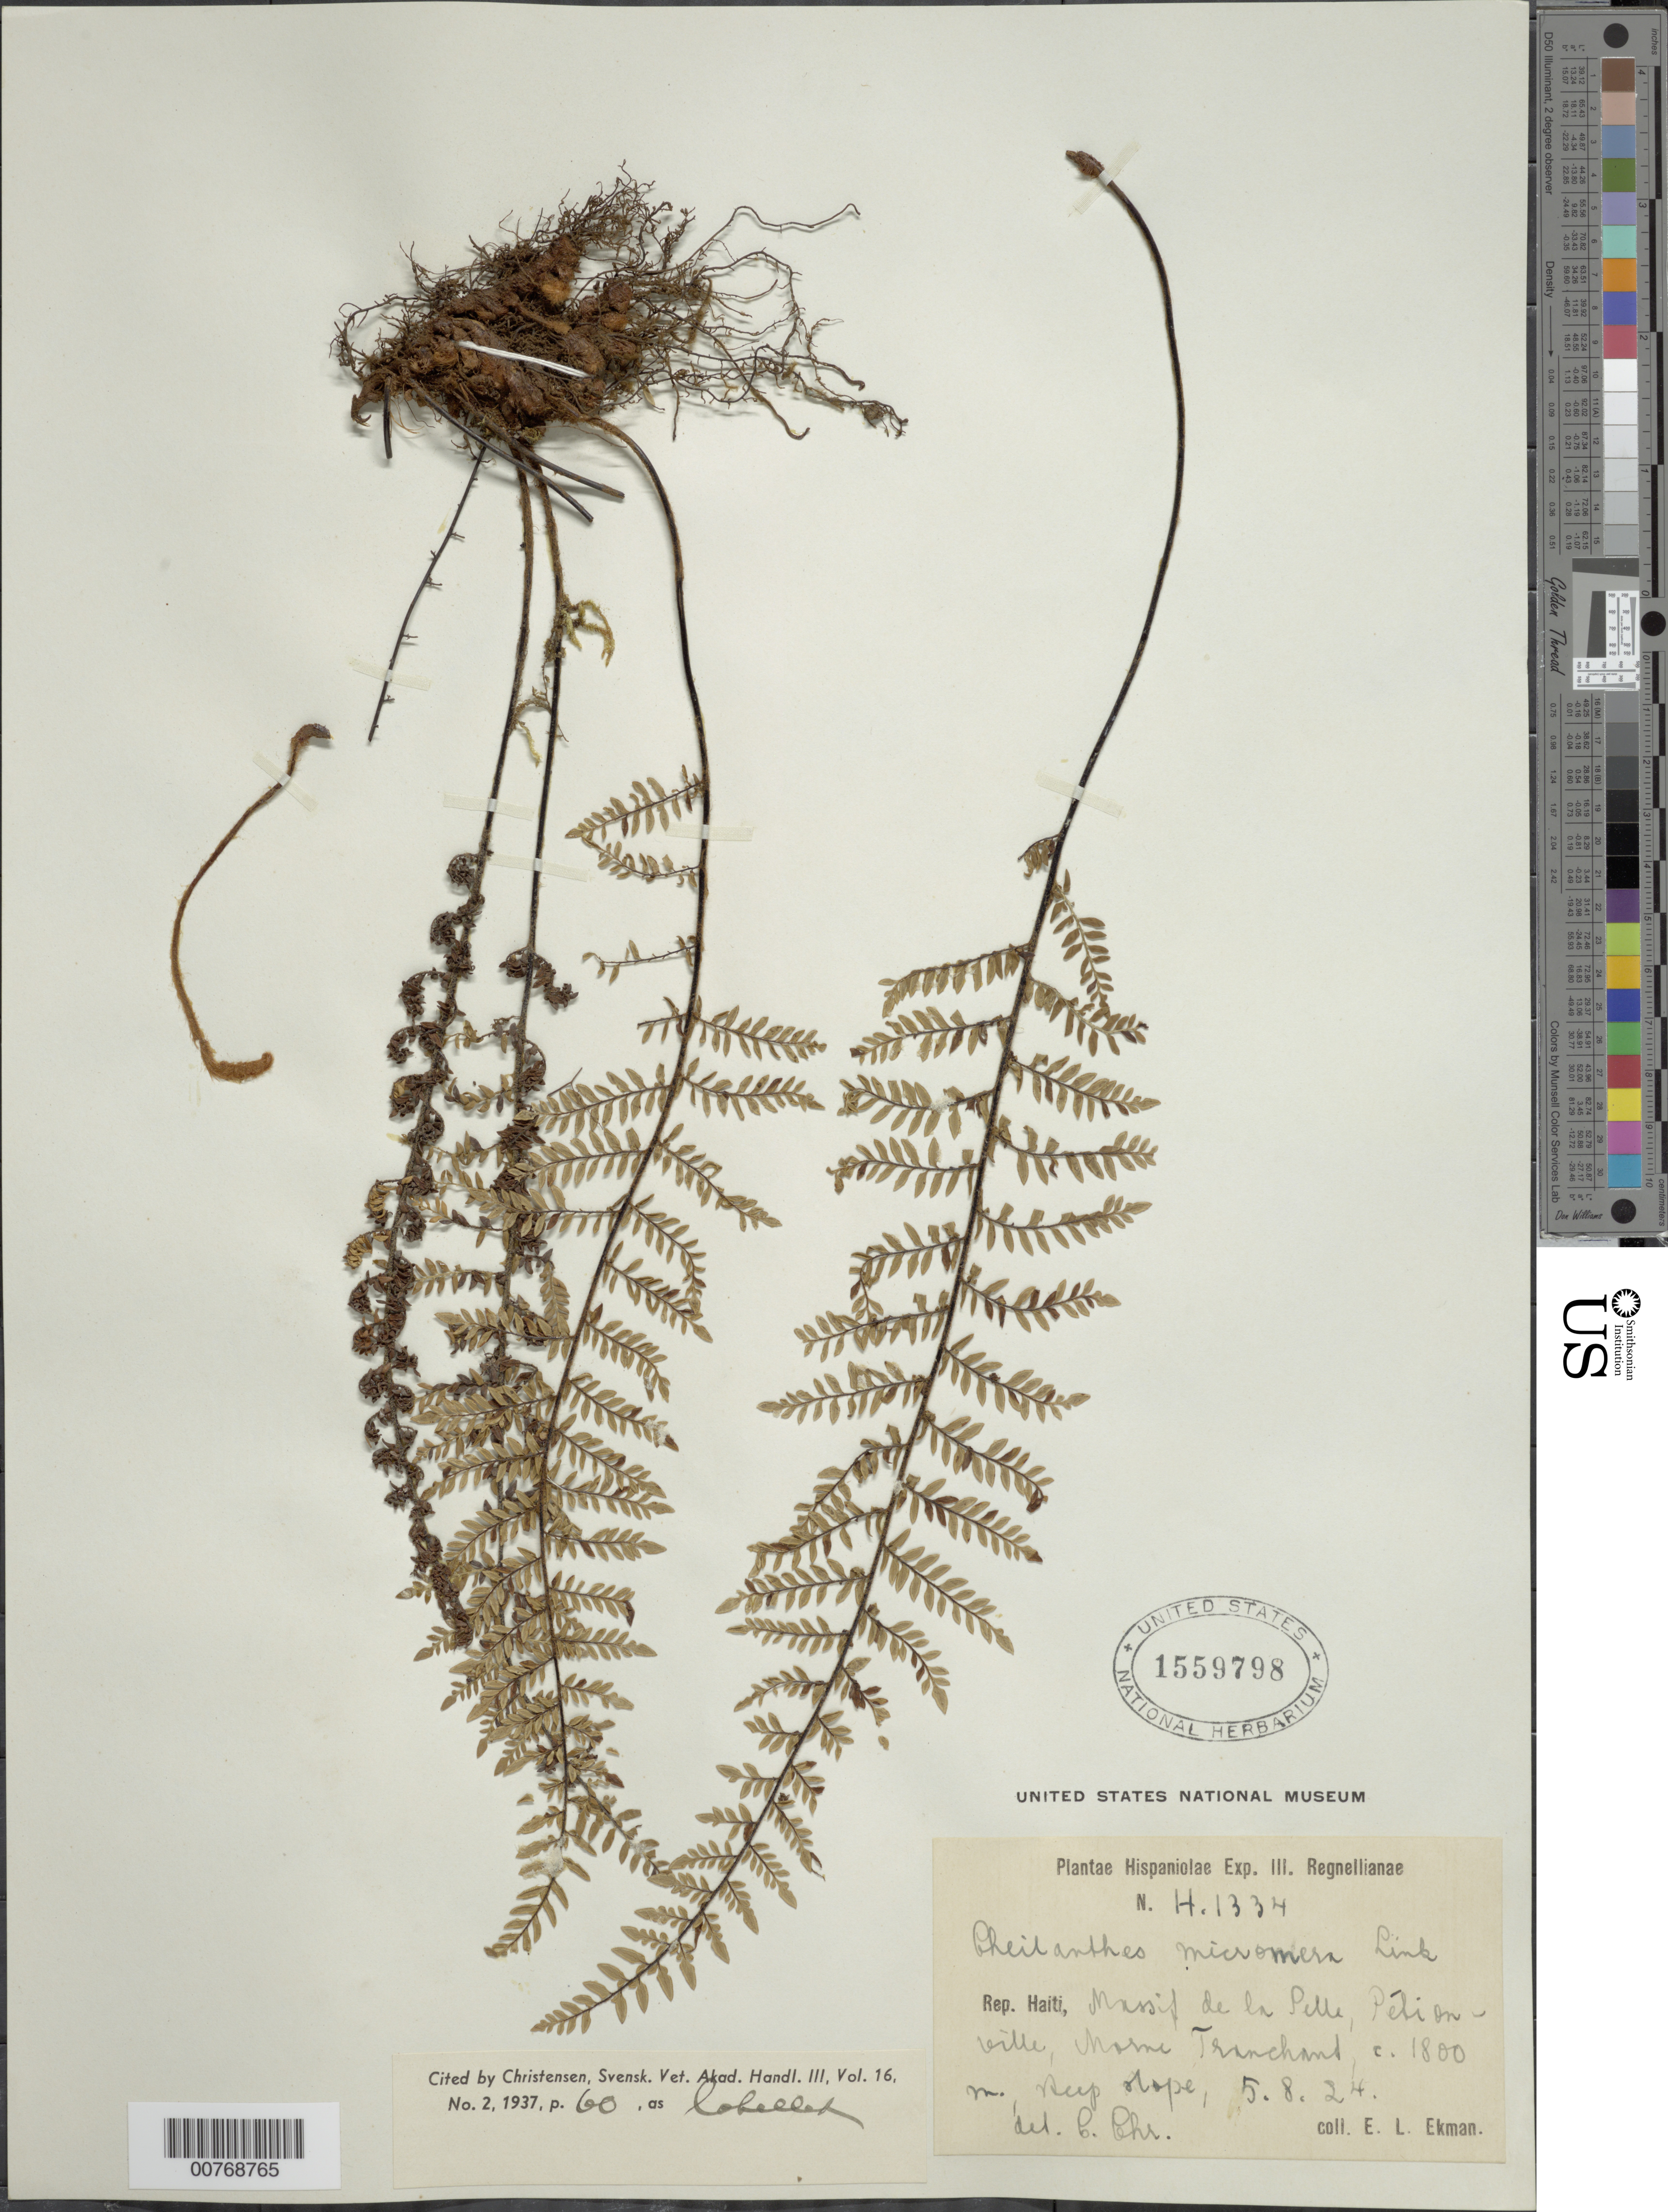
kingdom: Plantae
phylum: Tracheophyta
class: Polypodiopsida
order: Polypodiales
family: Pteridaceae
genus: Myriopteris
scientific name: Myriopteris notholaenoides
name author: (Desv.) Grusz & Windham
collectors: E. L. Ekman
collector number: H 1334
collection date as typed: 05 Aug 1924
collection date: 1924-08-05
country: Haiti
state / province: Ouest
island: Hispaniola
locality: Massif de la Selle, Furcy, on the slope of the limestone top of Morne Tranchaud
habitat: Steep rocks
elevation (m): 1800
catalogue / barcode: US 1559798